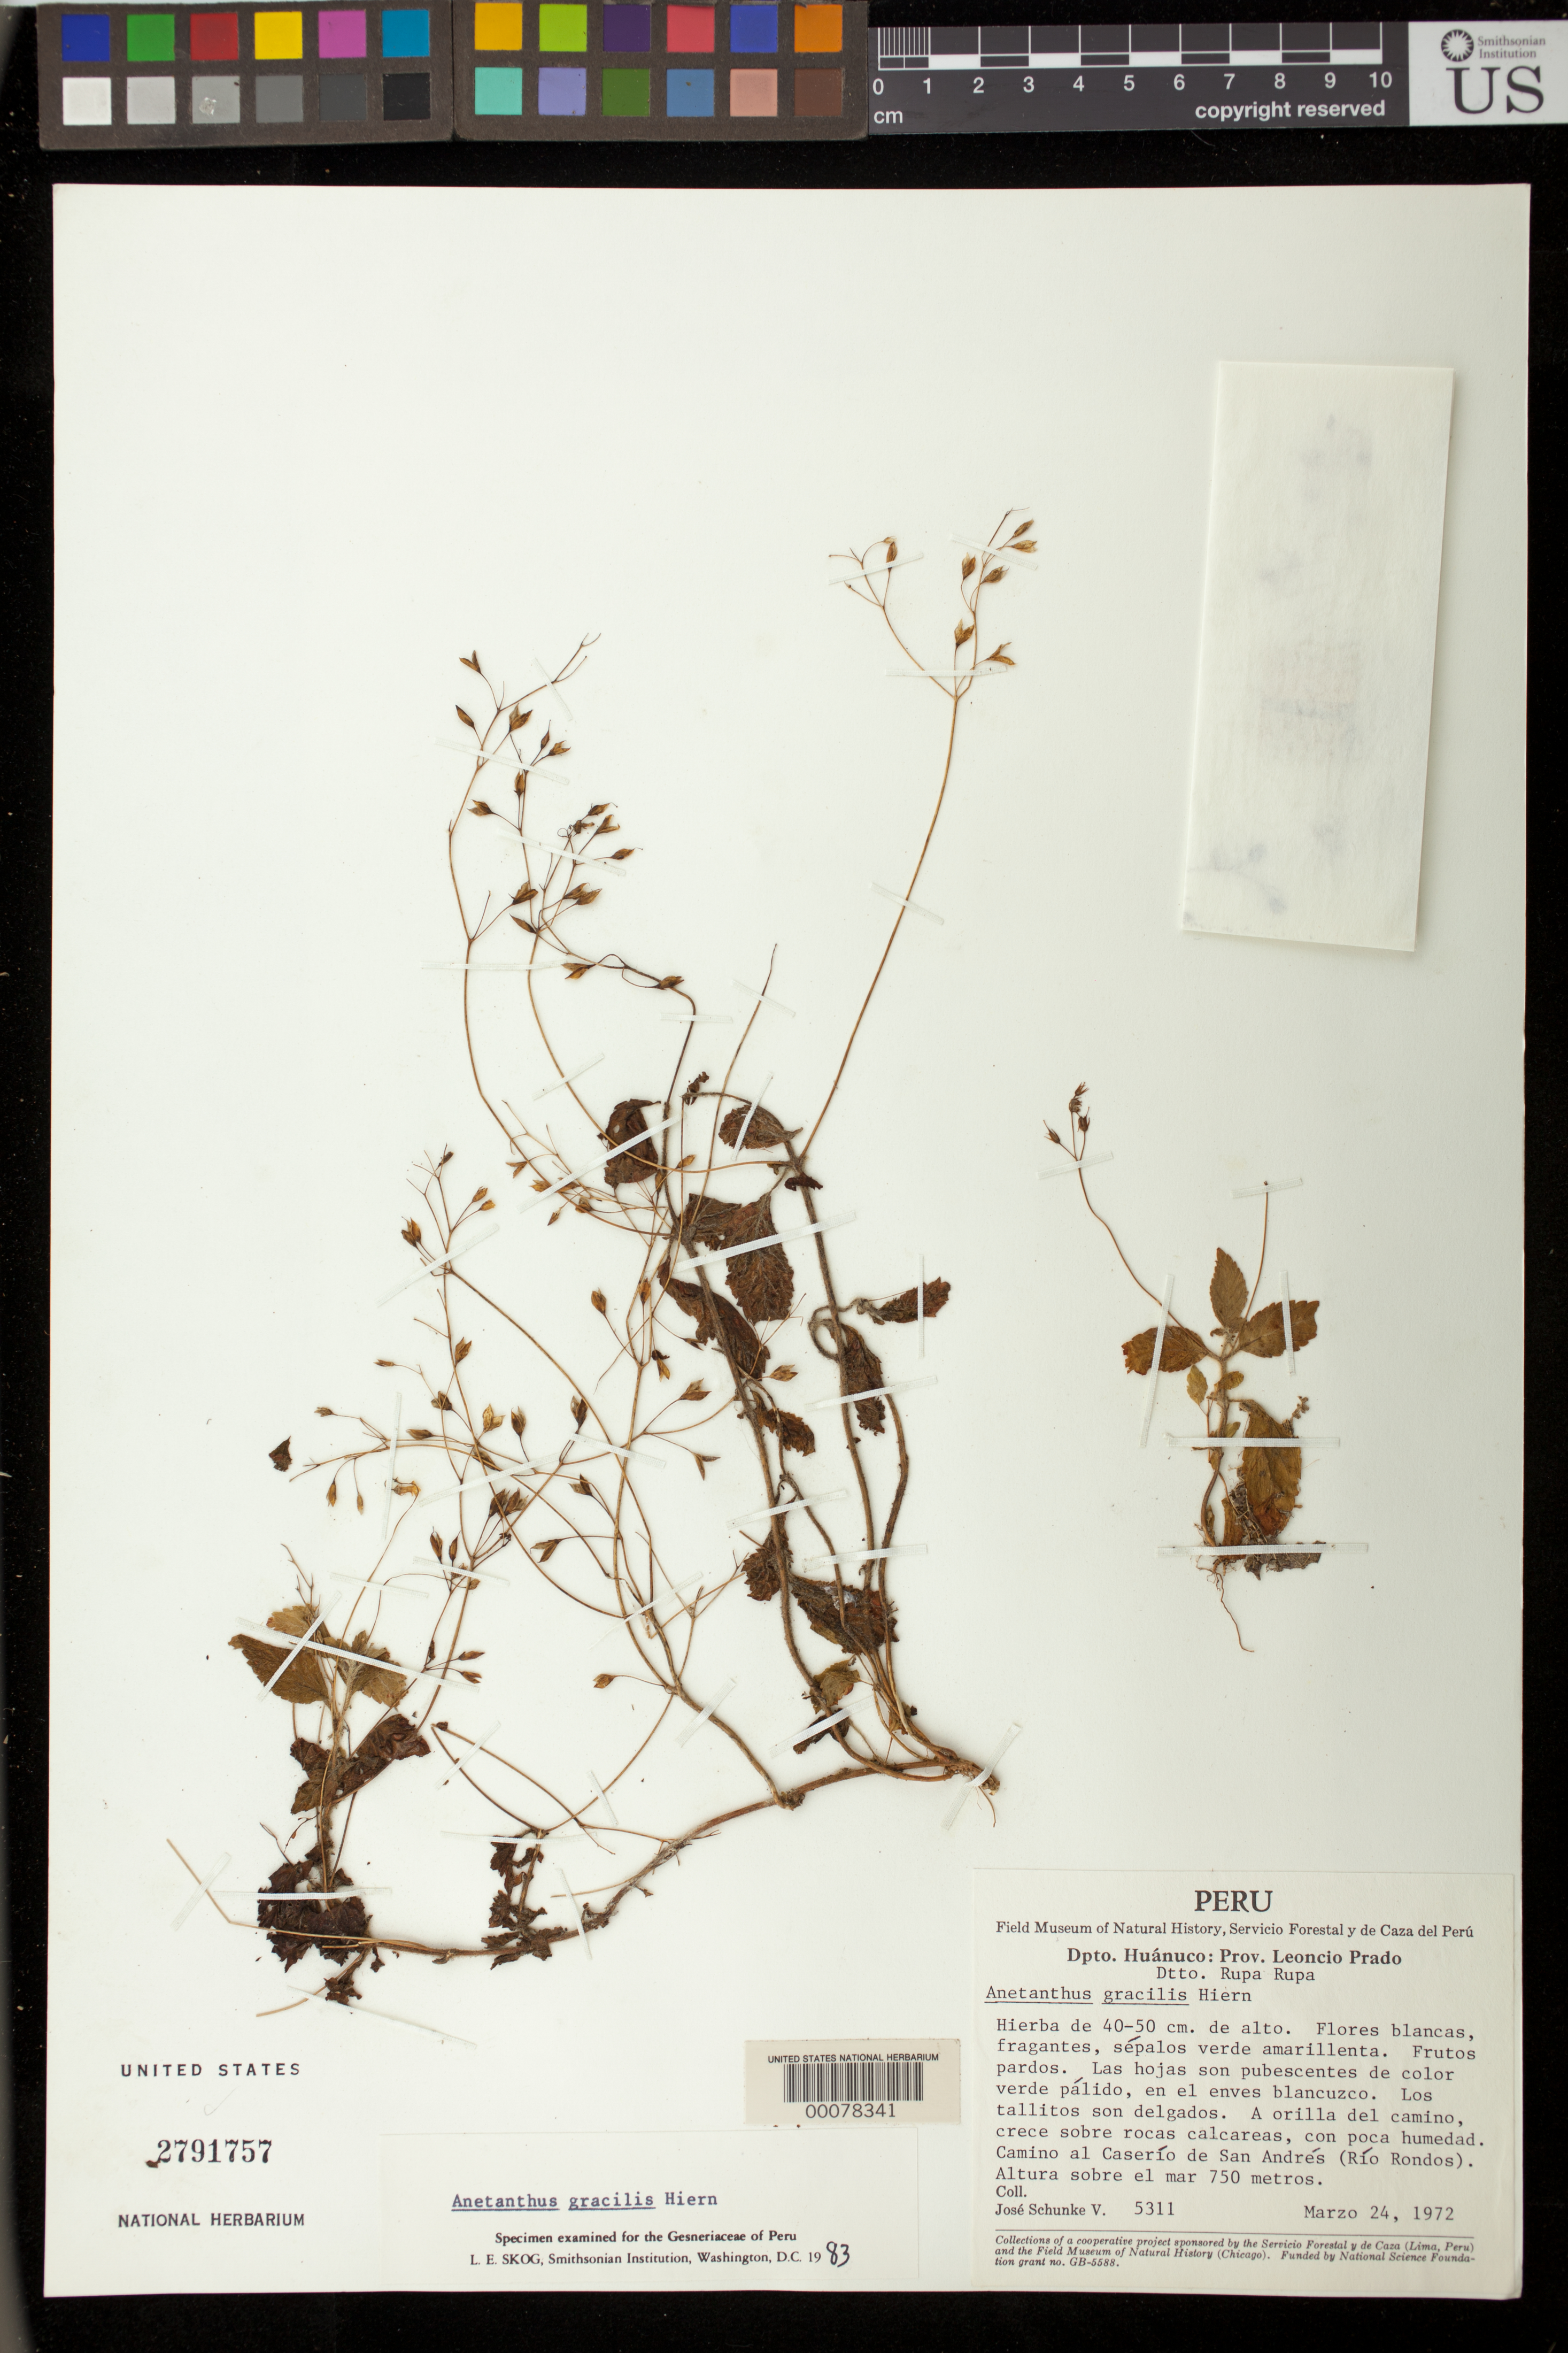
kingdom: Plantae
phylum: Tracheophyta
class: Magnoliopsida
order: Lamiales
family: Gesneriaceae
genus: Anetanthus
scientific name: Anetanthus gracilis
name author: Hiern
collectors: J. Schunke Vigo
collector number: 5311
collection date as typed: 24 Mar 1972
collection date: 1972-03-24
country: Peru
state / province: Huánuco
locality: Prov. Leoncio Prado; Camino al Caserio de San Andres (Rio Rondos)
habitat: On the border of road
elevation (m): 750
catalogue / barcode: US 2791757